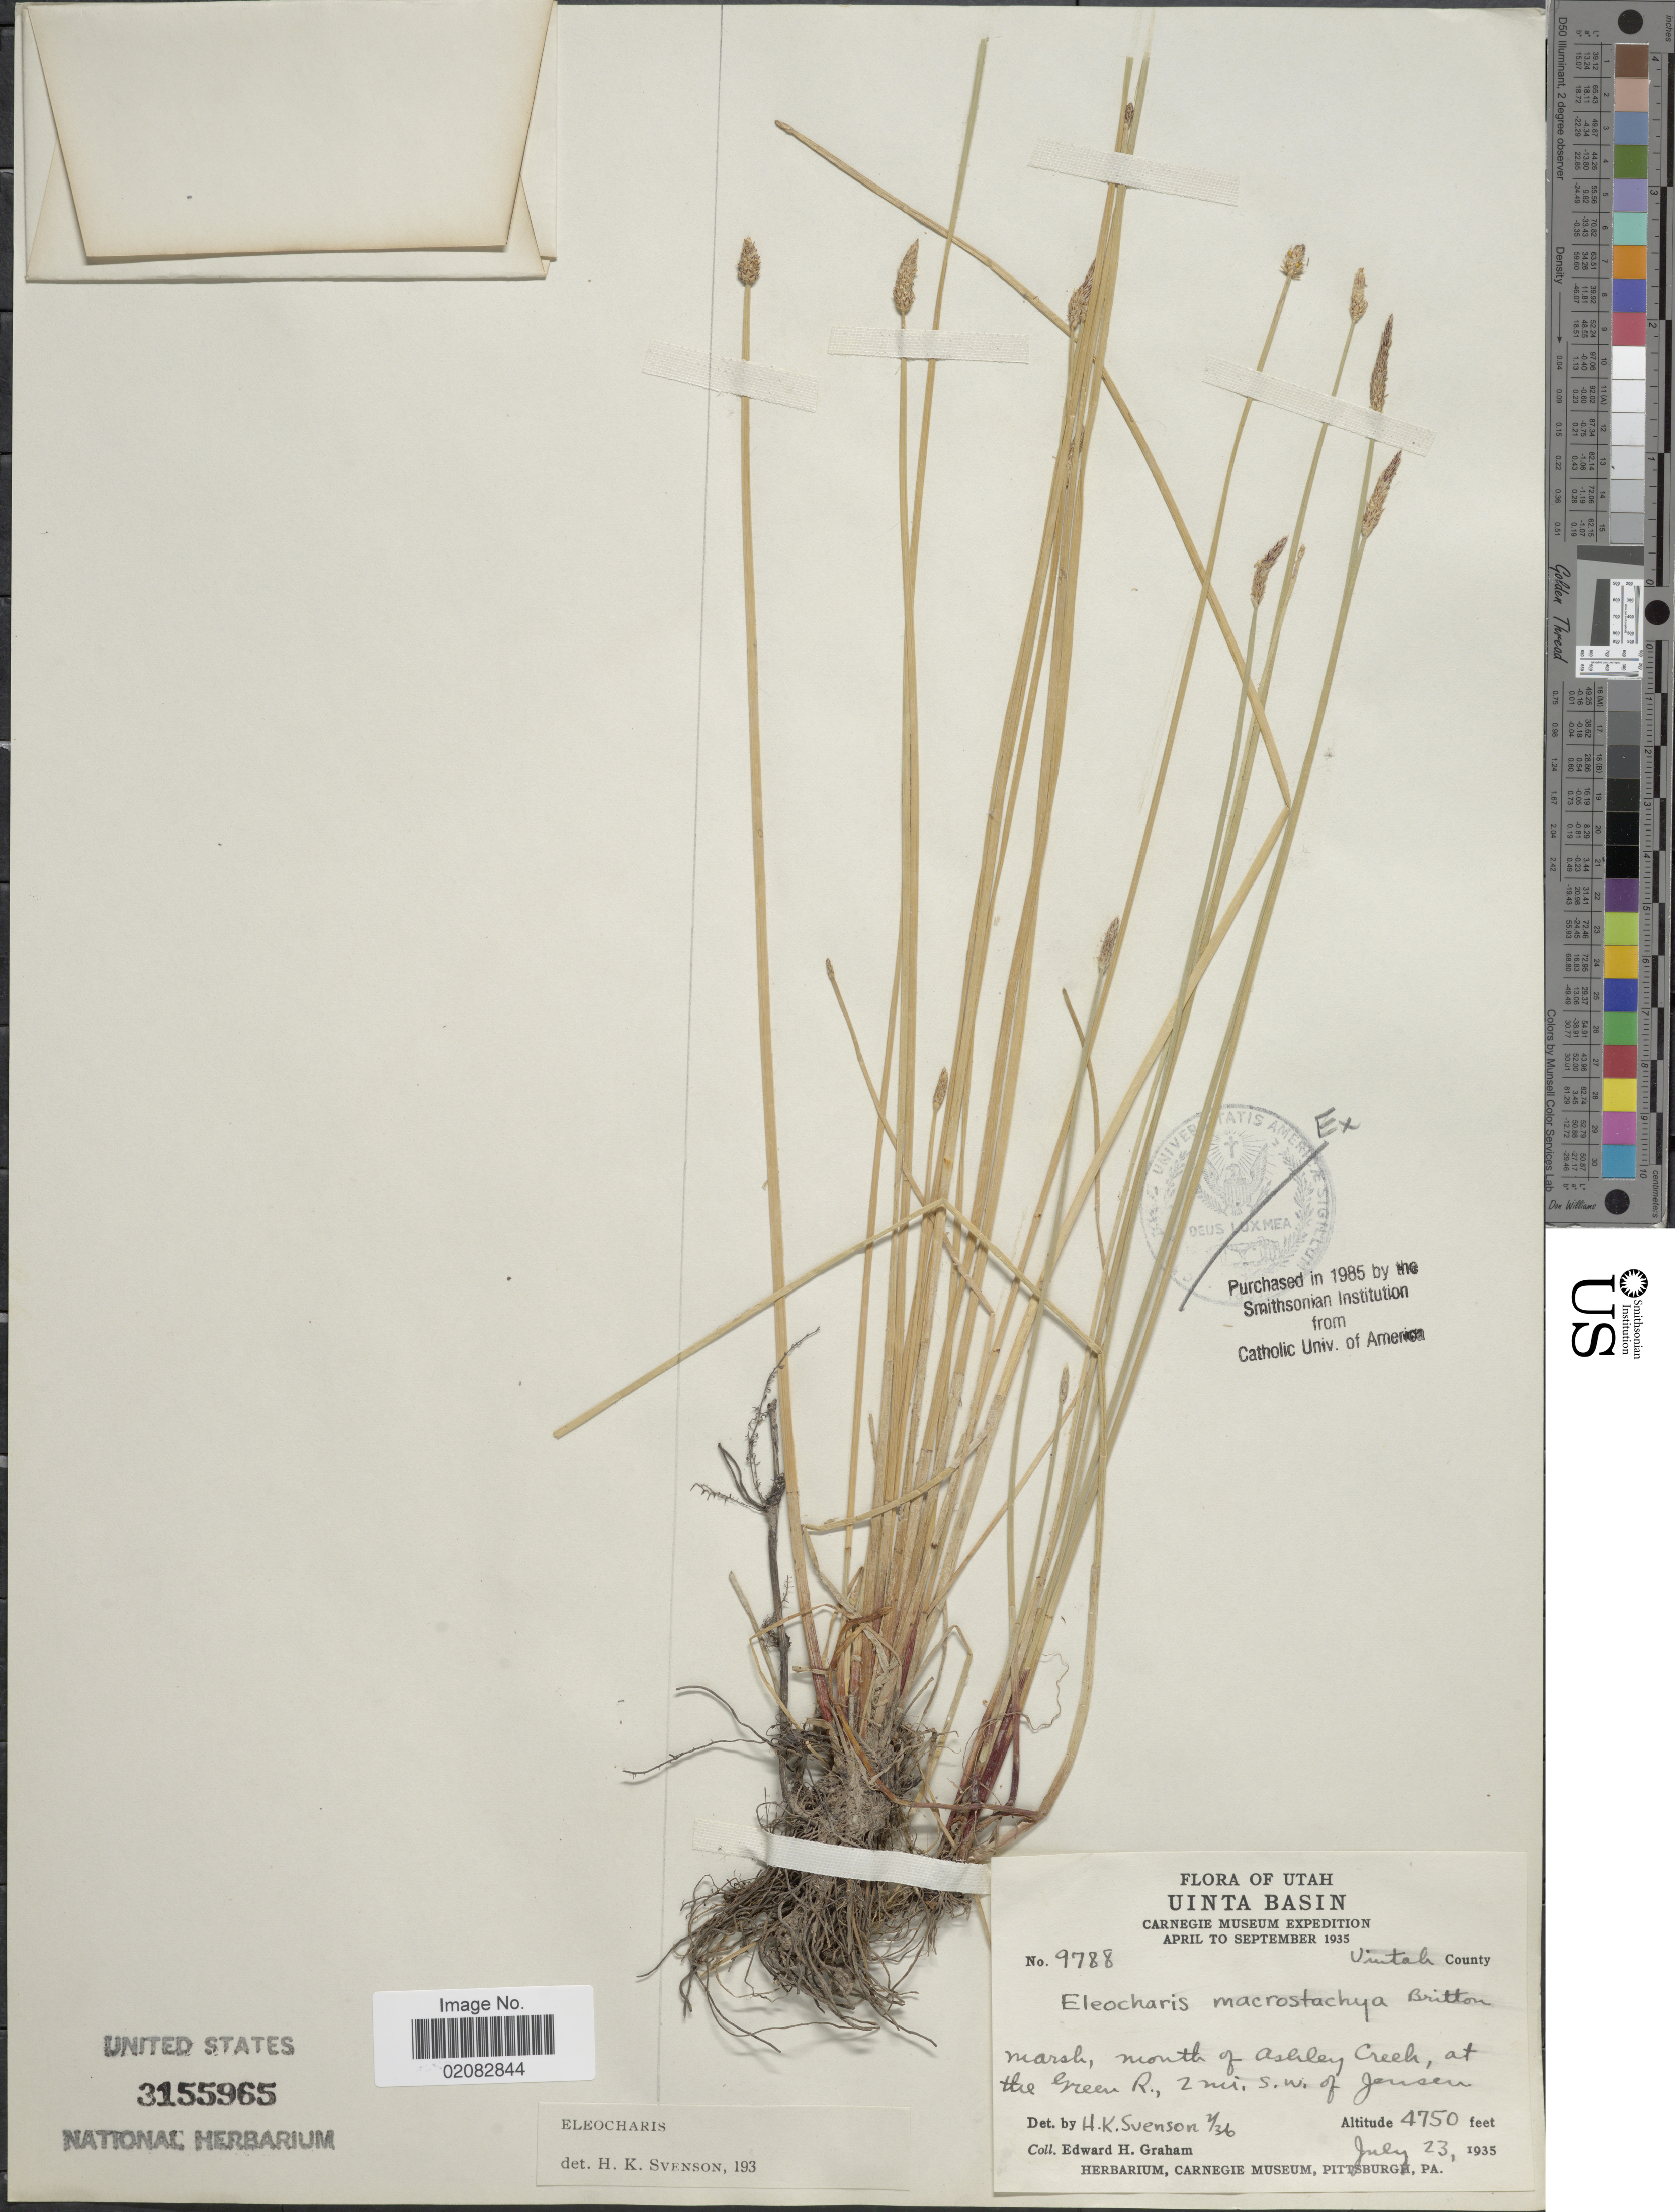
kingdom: Plantae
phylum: Tracheophyta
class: Liliopsida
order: Poales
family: Cyperaceae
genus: Eleocharis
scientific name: Eleocharis macrostachya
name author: Britton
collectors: E. H. Graham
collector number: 9788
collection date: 1935-07-23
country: United States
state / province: Utah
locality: Uinta Basin, Uintah County, mouth of Ashley Creek, at the Green R., 2 mi. S.W. of Jensen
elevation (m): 1448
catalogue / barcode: US 3155965